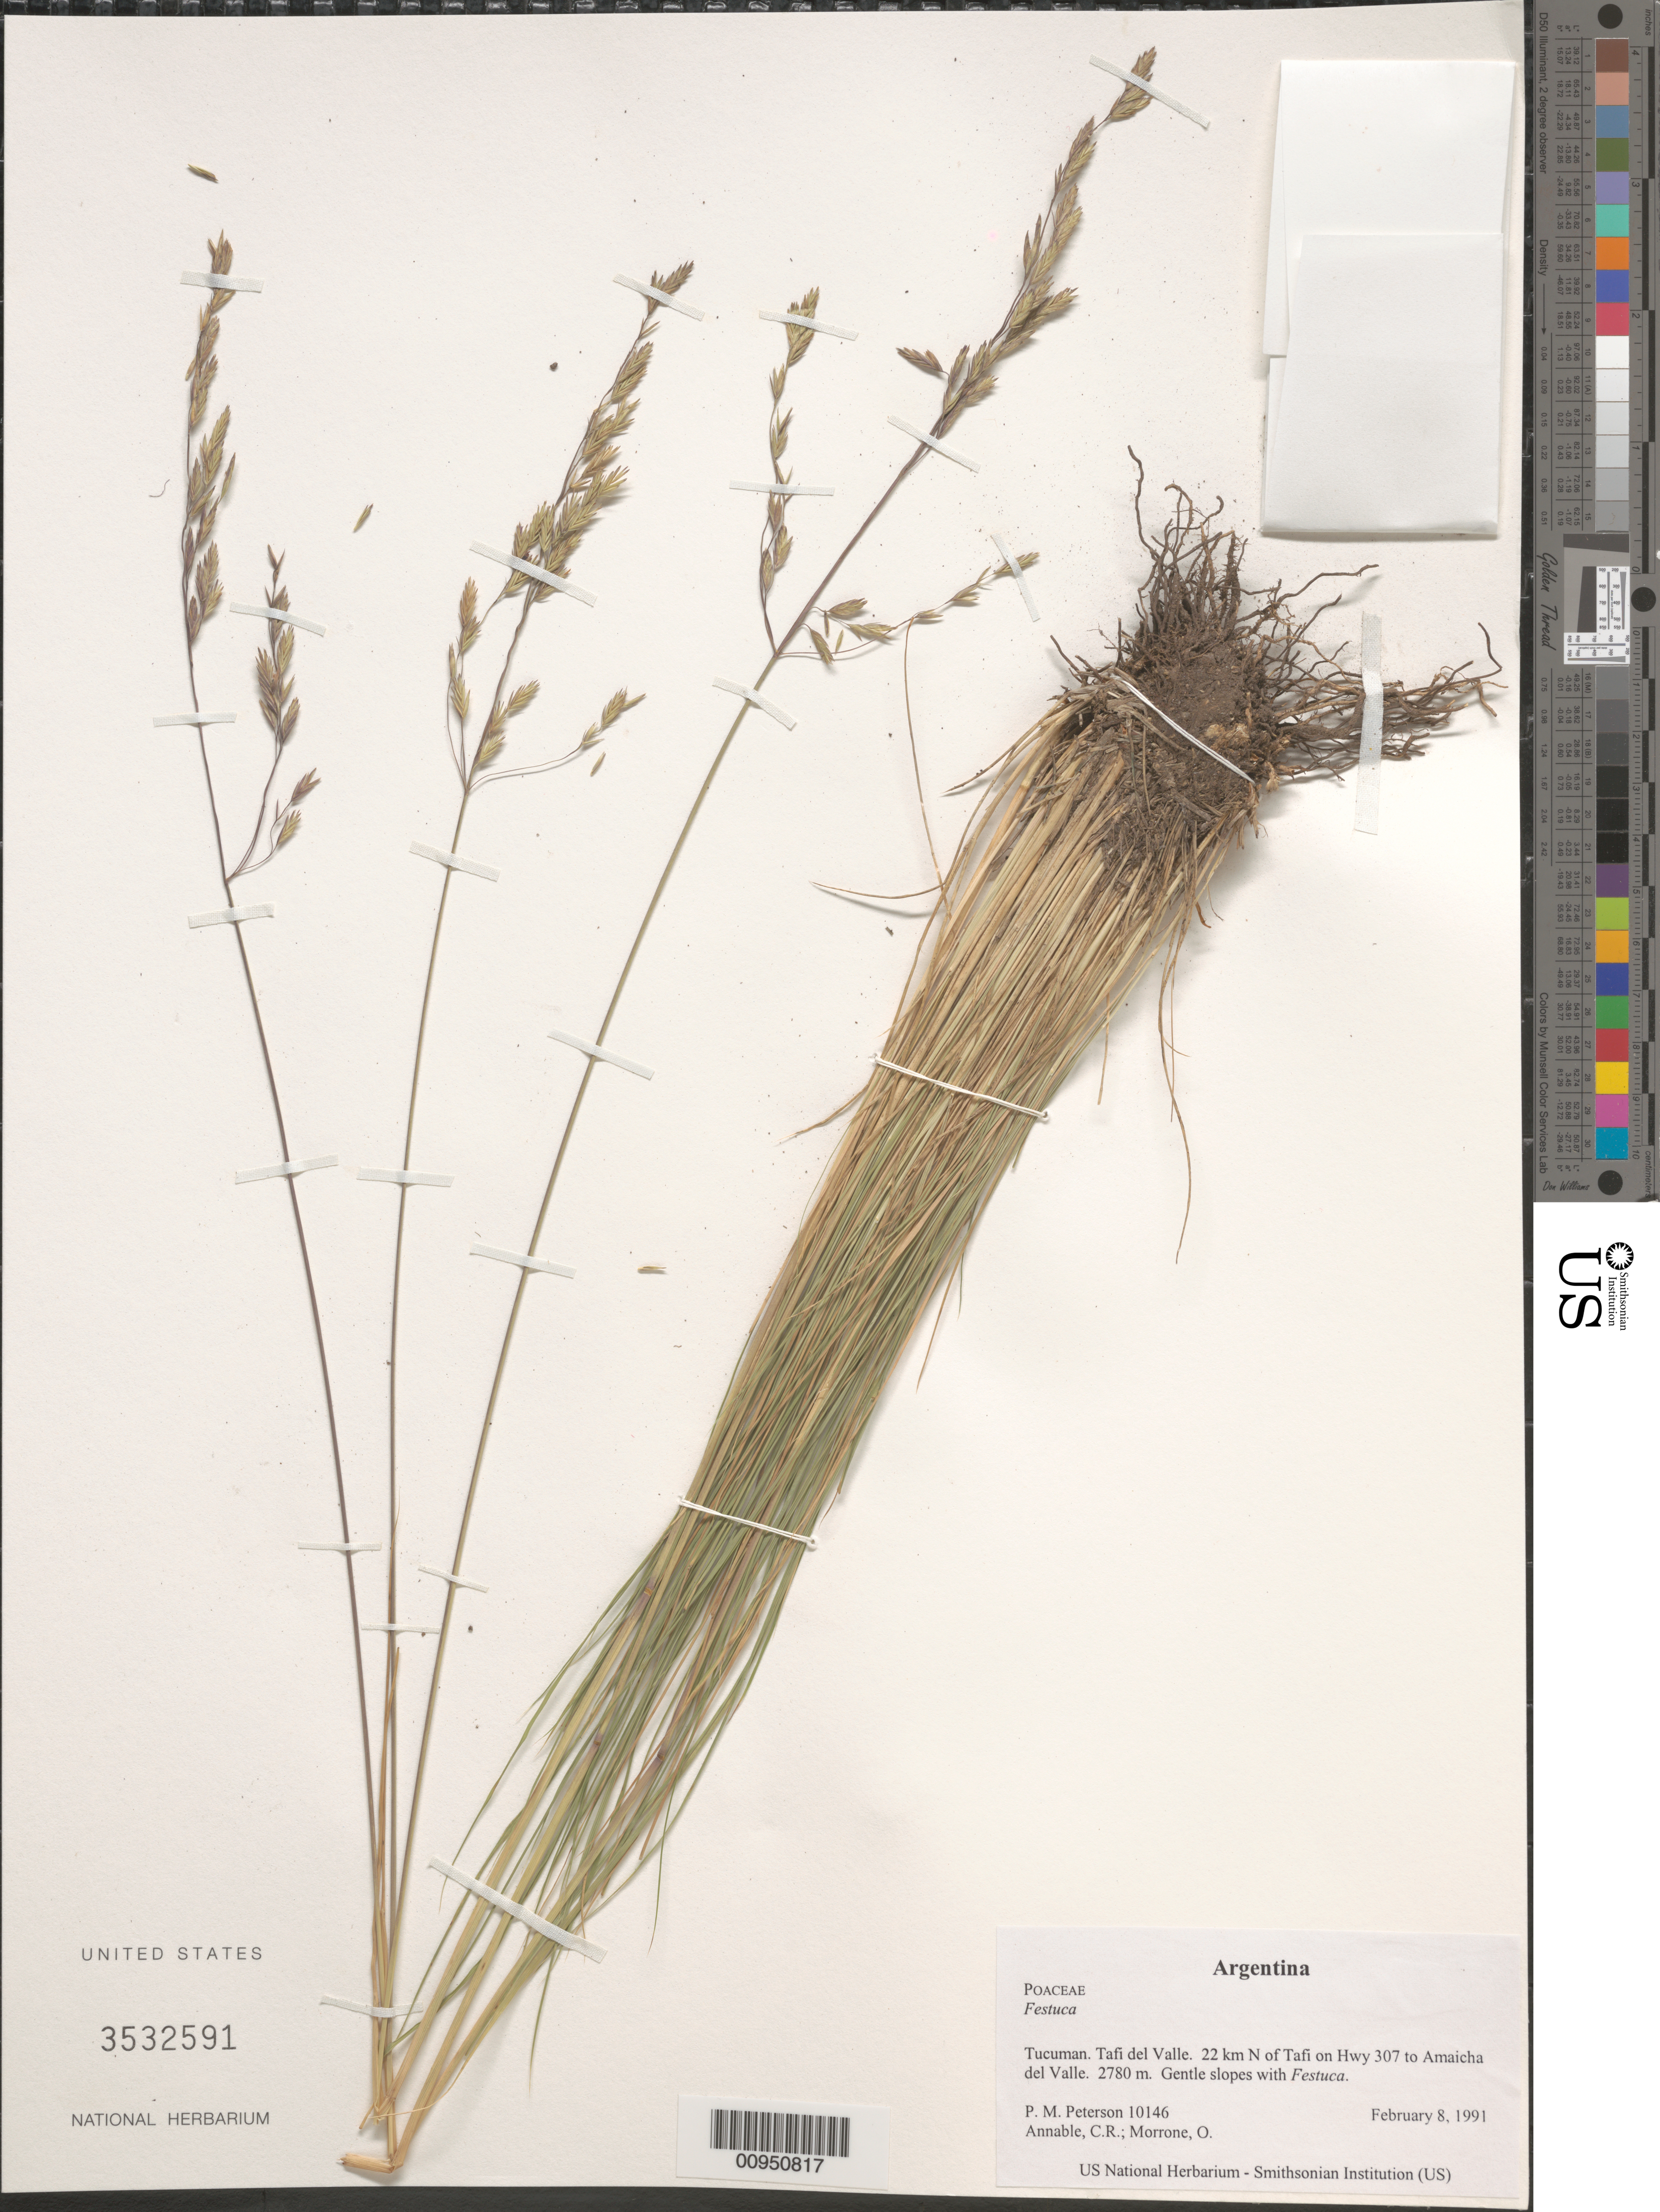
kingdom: Plantae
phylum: Tracheophyta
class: Liliopsida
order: Poales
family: Poaceae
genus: Festuca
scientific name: Festuca sp.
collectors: P. M. Peterson, C. R. Annable & O. N. Morrone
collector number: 10146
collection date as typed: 08 Feb 1991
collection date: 1991-02-08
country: Argentina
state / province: Tucuman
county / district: Tafi del Valle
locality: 22 km N of Tafi on Hwy 307 to Amaicha del Valle.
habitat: Gentle slopes with Festuca.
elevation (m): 2780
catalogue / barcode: US 3532591